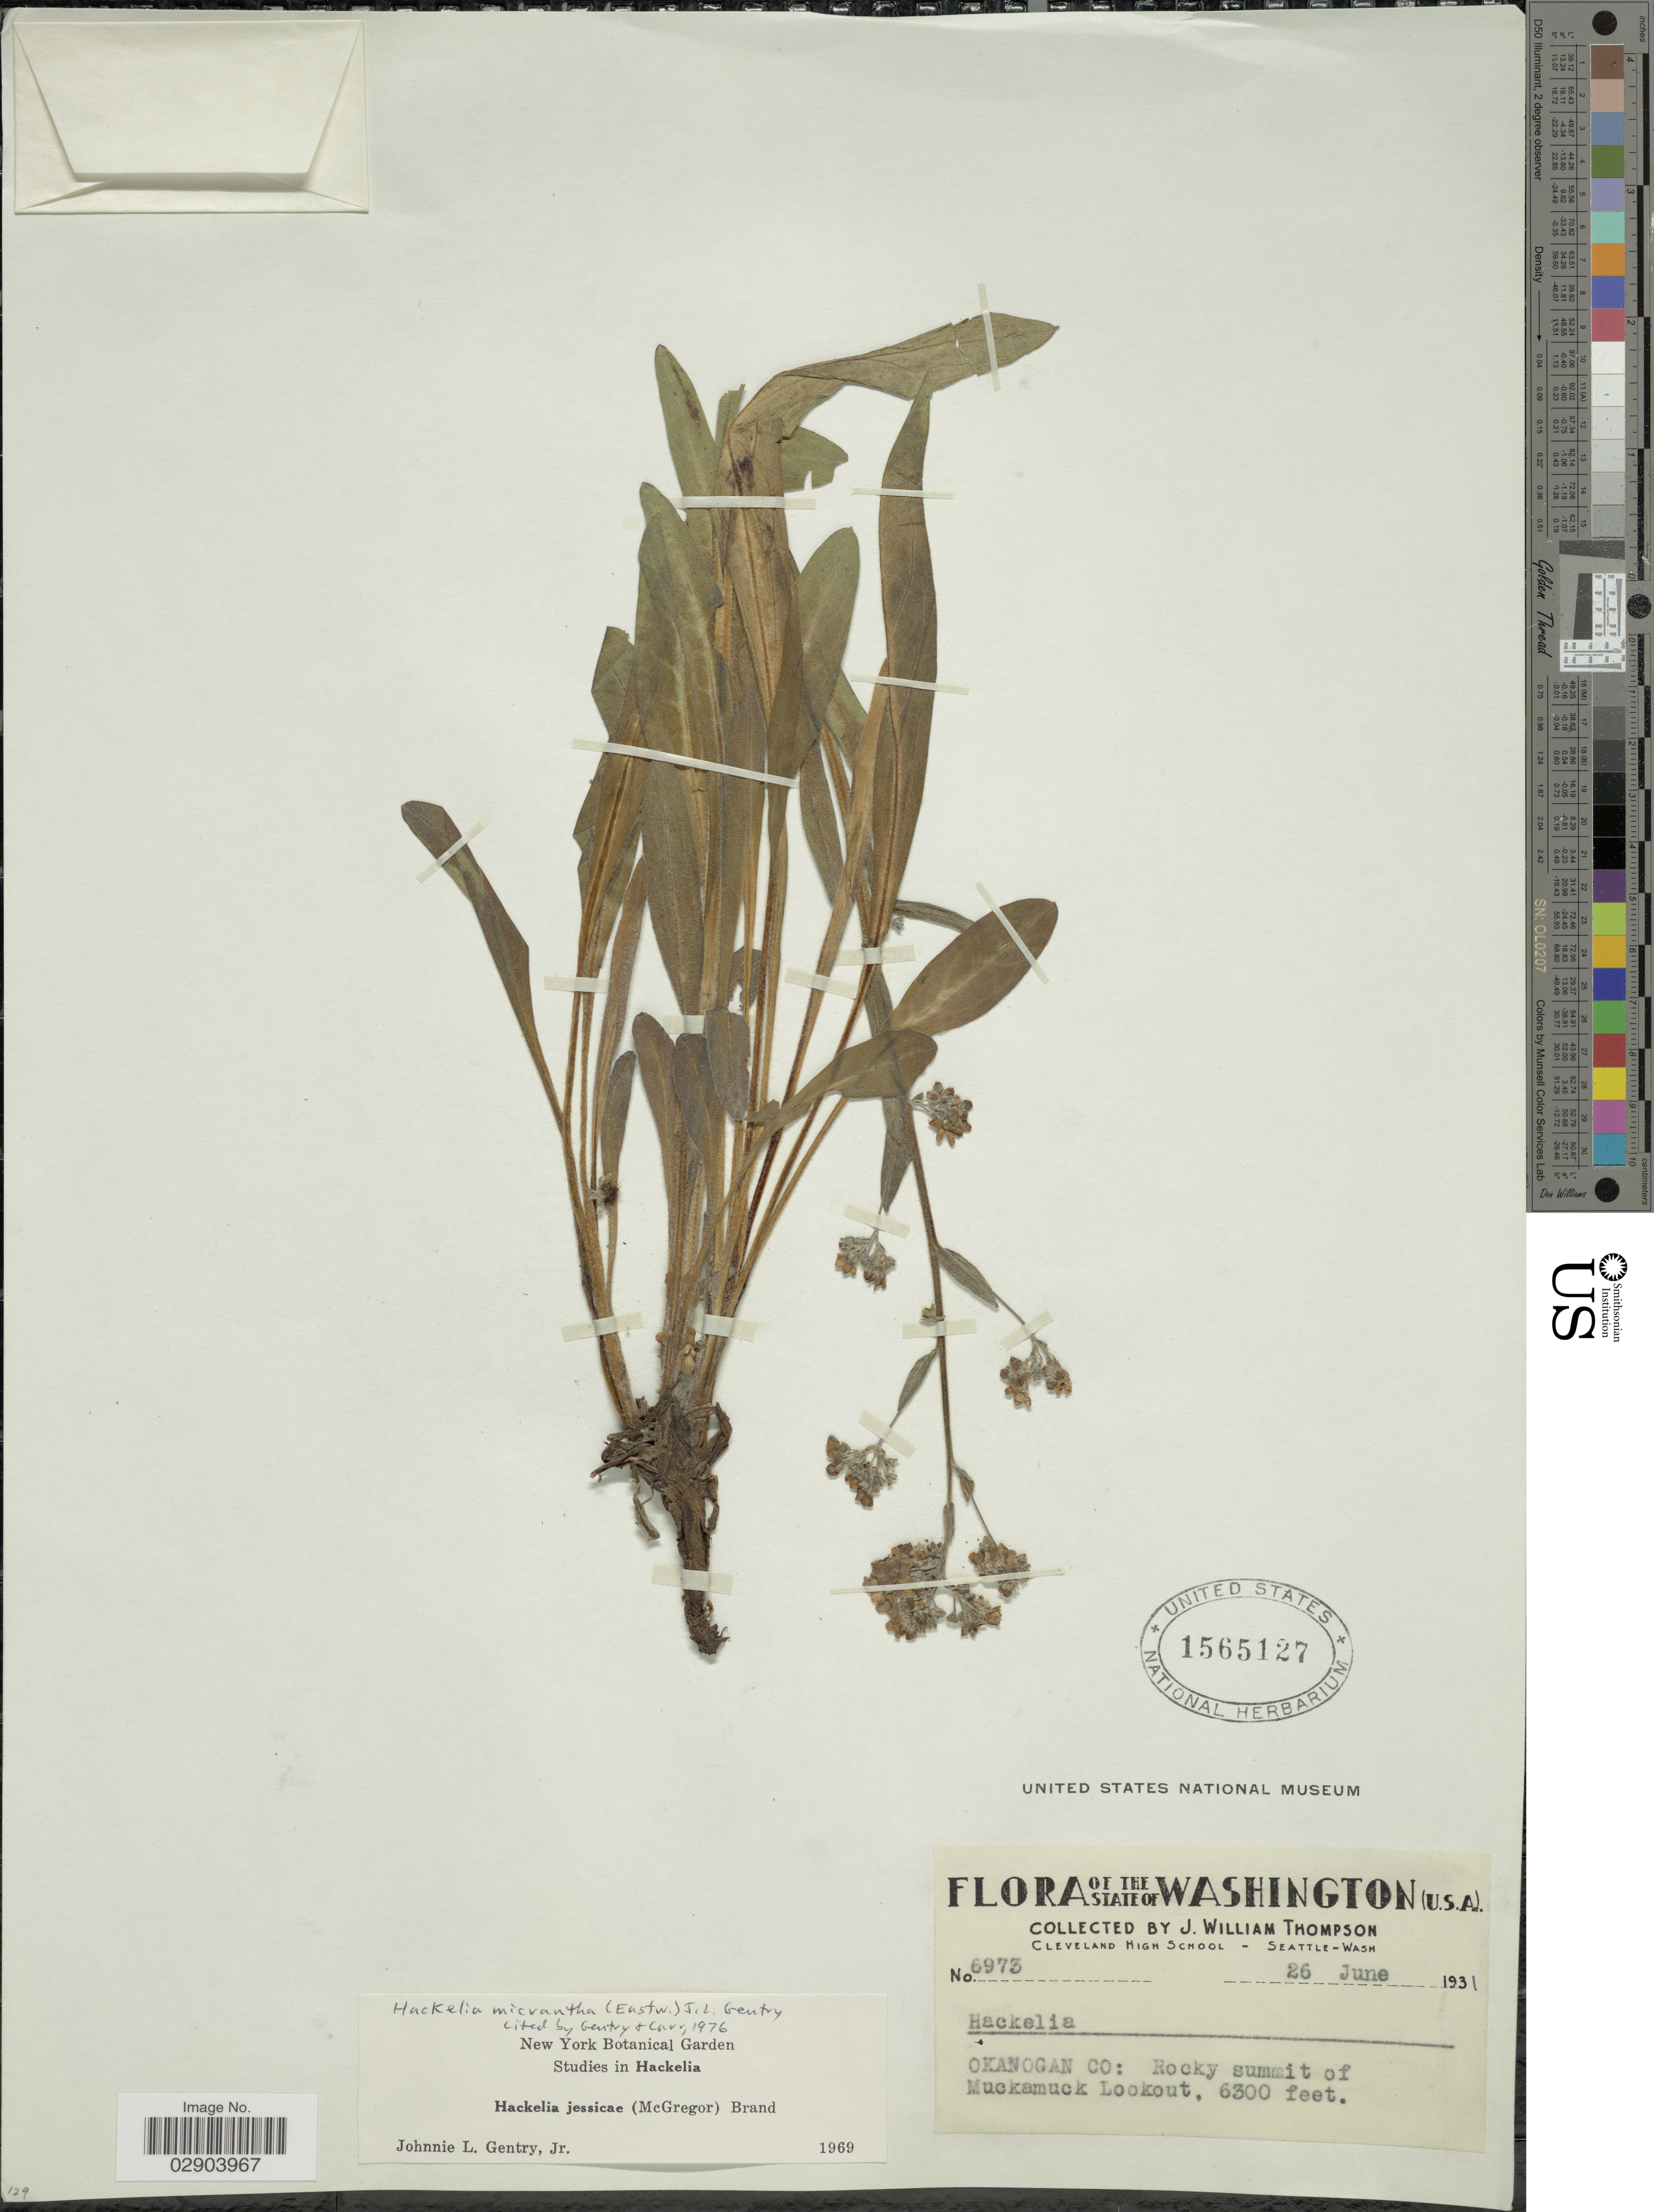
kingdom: Plantae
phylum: Tracheophyta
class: Magnoliopsida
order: Boraginales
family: Boraginaceae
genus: Hackelia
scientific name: Hackelia micrantha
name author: (Eastw.) J.L. Gentry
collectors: J. W. Thompson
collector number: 6973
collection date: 1931-06-26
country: United States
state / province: Washington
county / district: Okanogan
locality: Okanogan Co: Rocky summit of Muckamuck Lookout.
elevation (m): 1920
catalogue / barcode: US 1565127